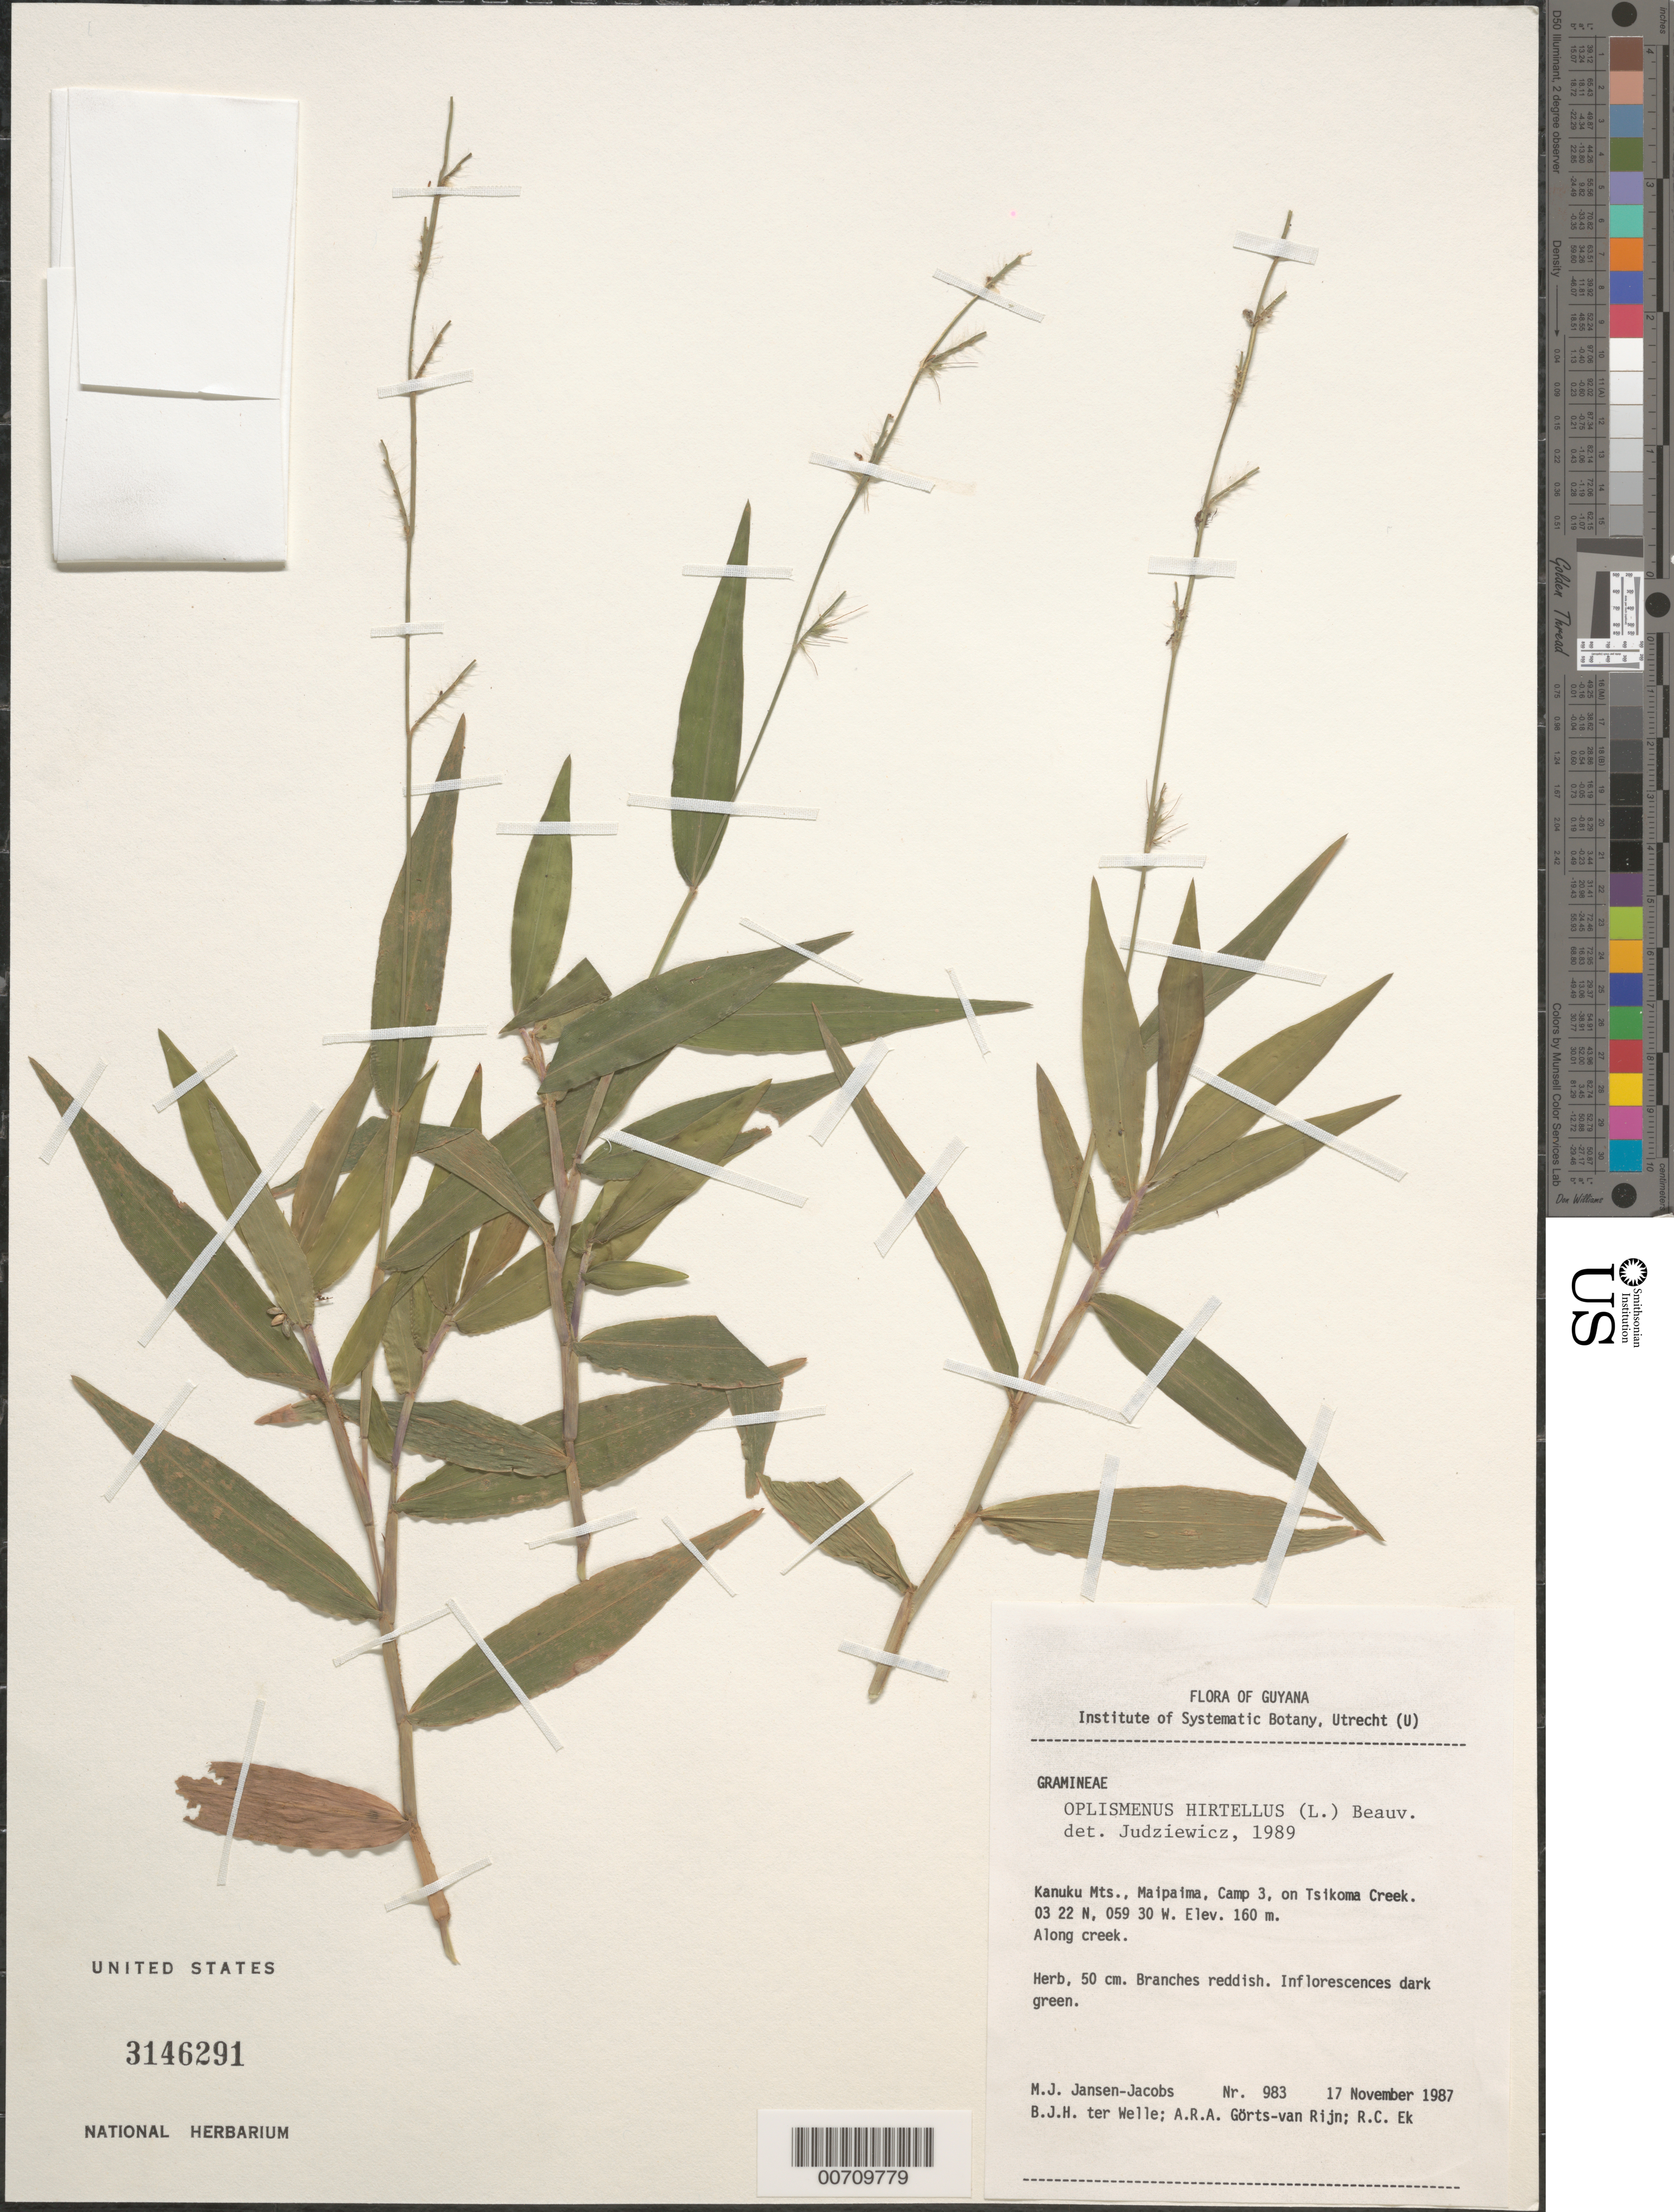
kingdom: Plantae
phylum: Tracheophyta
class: Liliopsida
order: Poales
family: Poaceae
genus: Oplismenus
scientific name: Oplismenus hirtellus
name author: (L.) P. Beauv.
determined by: Judziewicz, E. J.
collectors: M. J. Jansen-Jacobs, B. Welle, A. .R. A. Görts-van Rijn & R. C. Ek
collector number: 983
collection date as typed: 17-Nov-87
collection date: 1987-11-17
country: Guyana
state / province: U. Takutu-U. Essequibo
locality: Kanuku Mts., Maipaima, Camp 3 on Tsikoma Creek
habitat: Along creek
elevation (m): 160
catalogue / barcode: US 3146291